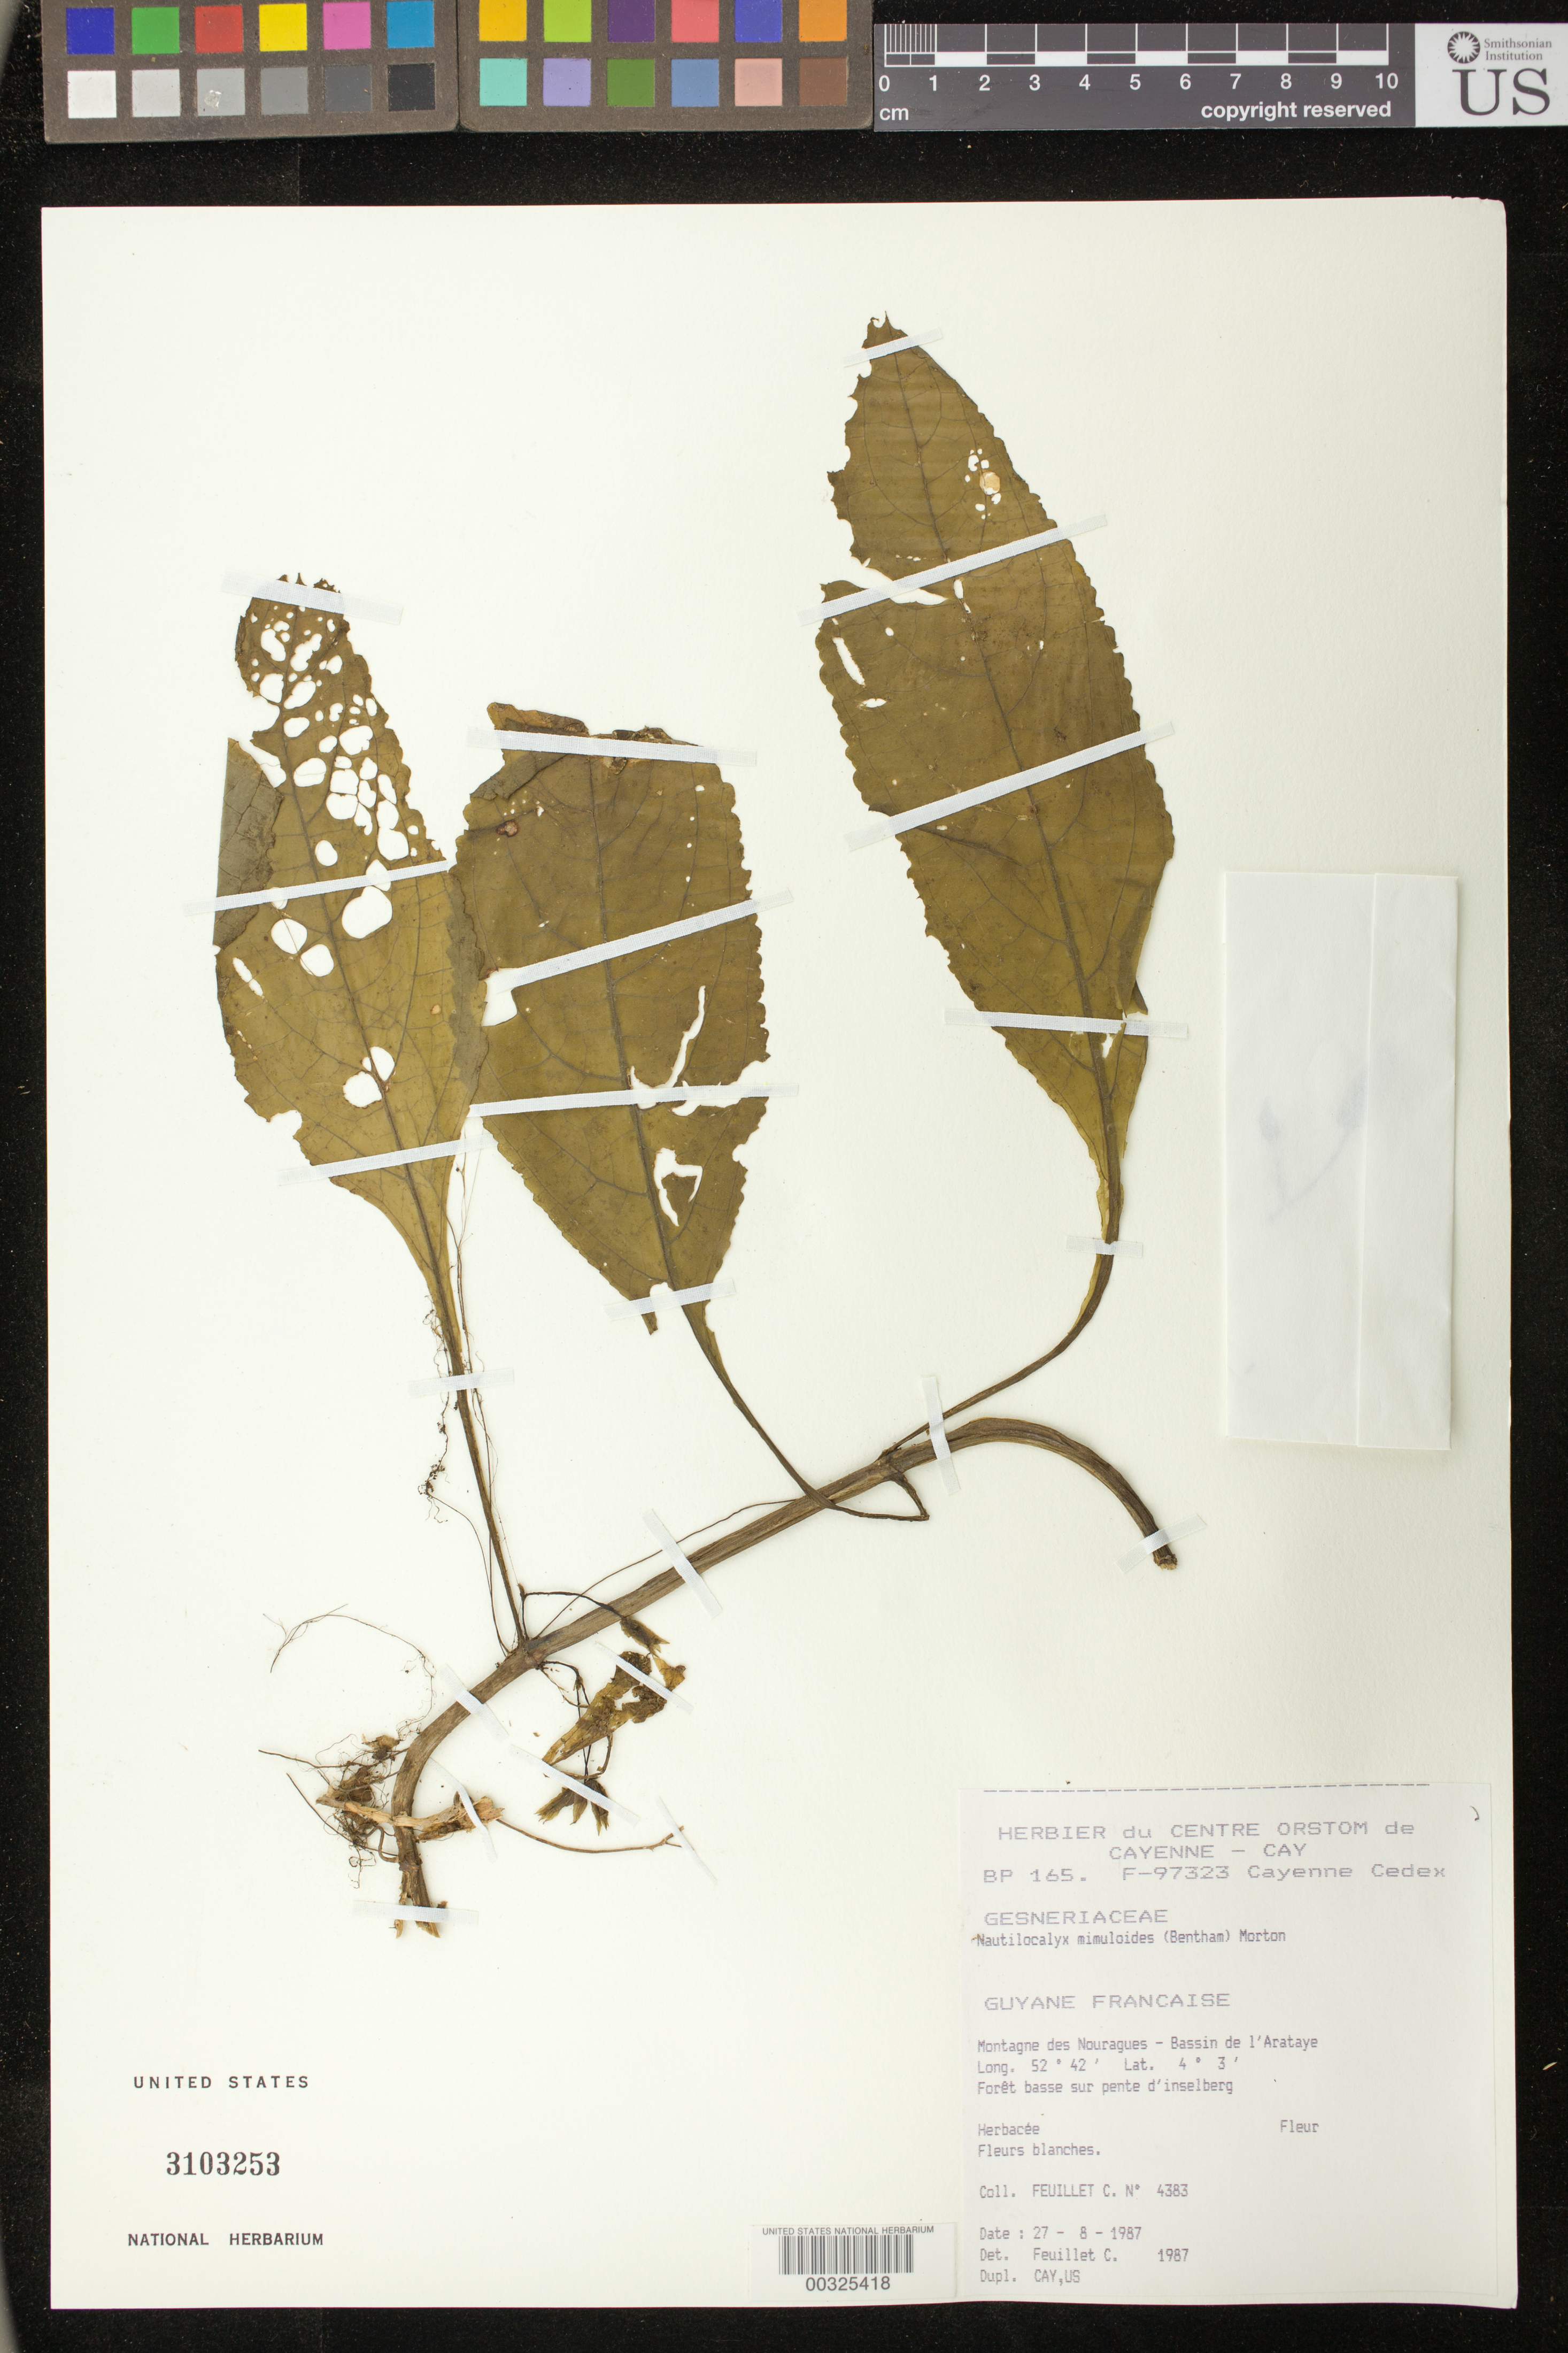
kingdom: Plantae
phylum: Tracheophyta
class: Magnoliopsida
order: Lamiales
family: Gesneriaceae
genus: Nautilocalyx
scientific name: Nautilocalyx mimuloides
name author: (Benth.) C.V. Morton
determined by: Skog, Laurence E.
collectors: C. Feuillet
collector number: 4383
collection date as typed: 27 Aug 1987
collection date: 1987-08-27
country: French Guiana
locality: Montagne des Nouragues - Bassin de l'Arataye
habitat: Forêt basse sur pente d'inselberg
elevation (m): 120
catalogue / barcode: US 3103253